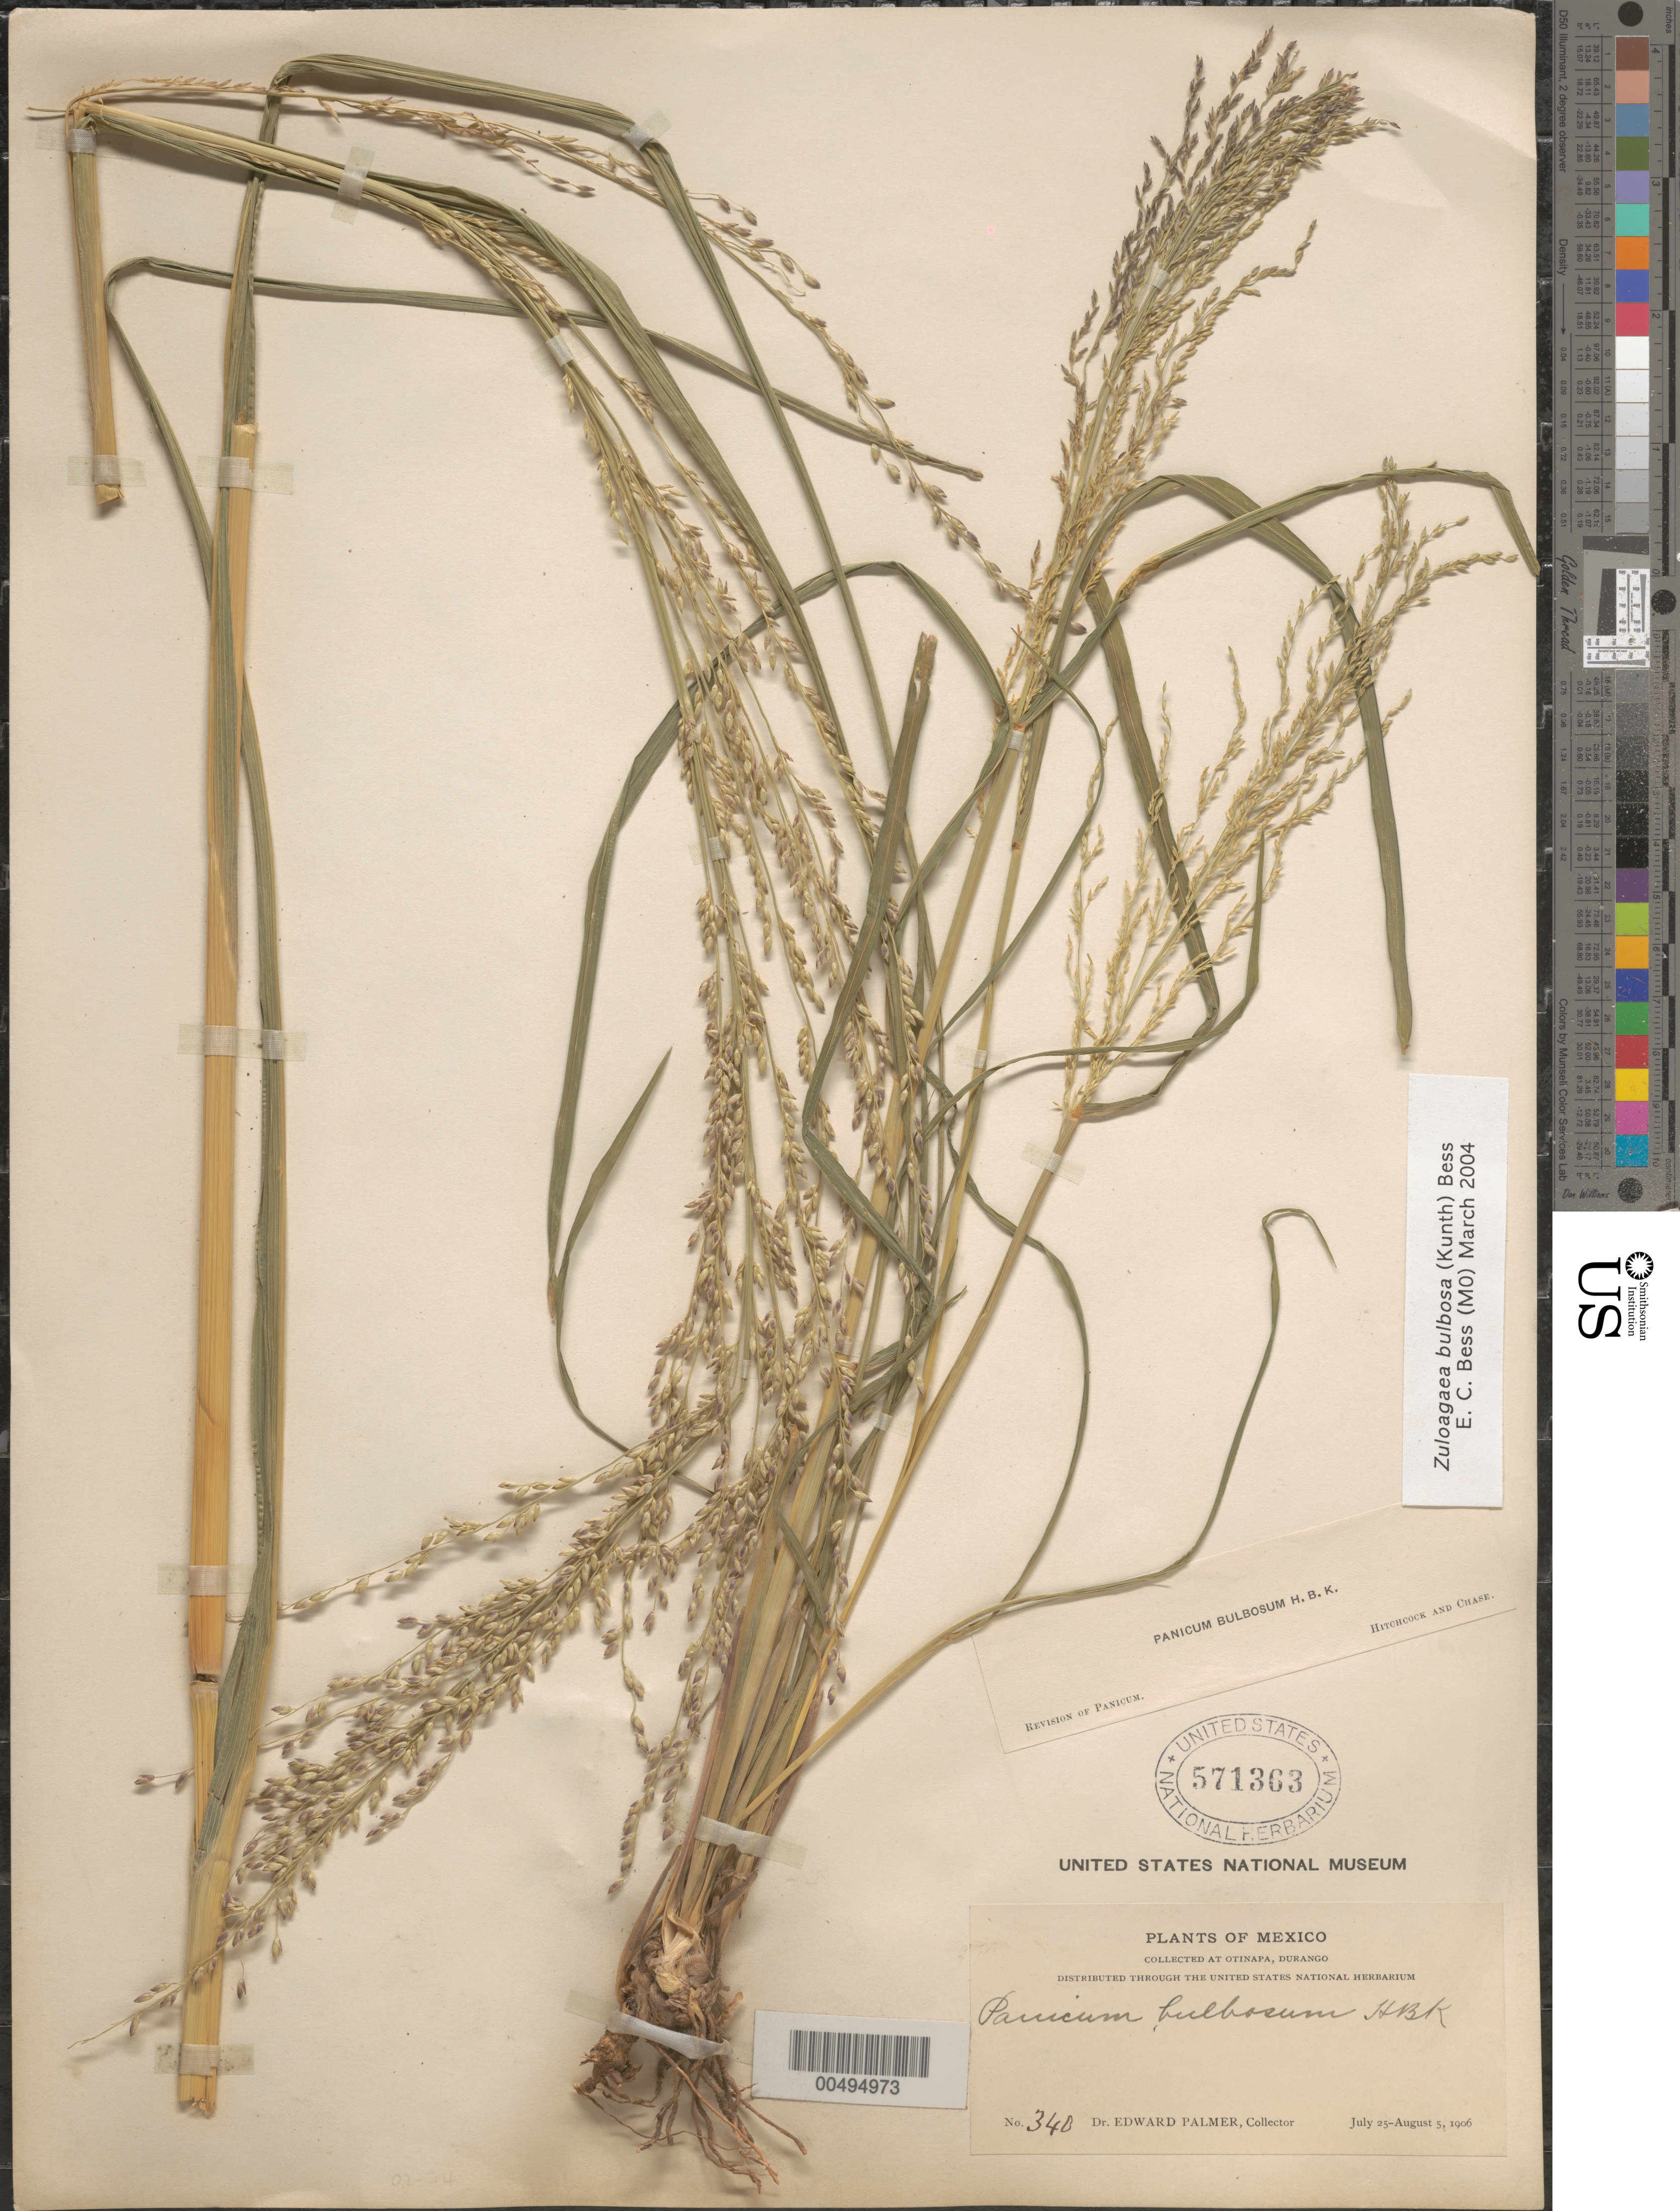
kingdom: Plantae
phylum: Tracheophyta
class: Liliopsida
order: Poales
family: Poaceae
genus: Panicum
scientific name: Panicum bulbosum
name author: Kunth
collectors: E. Palmer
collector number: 340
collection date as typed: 25 Jul 1906 to 5 Aug 1906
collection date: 1906-07-25/1906-08-05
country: Mexico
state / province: Durango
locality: At Otinapa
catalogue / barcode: US 571363